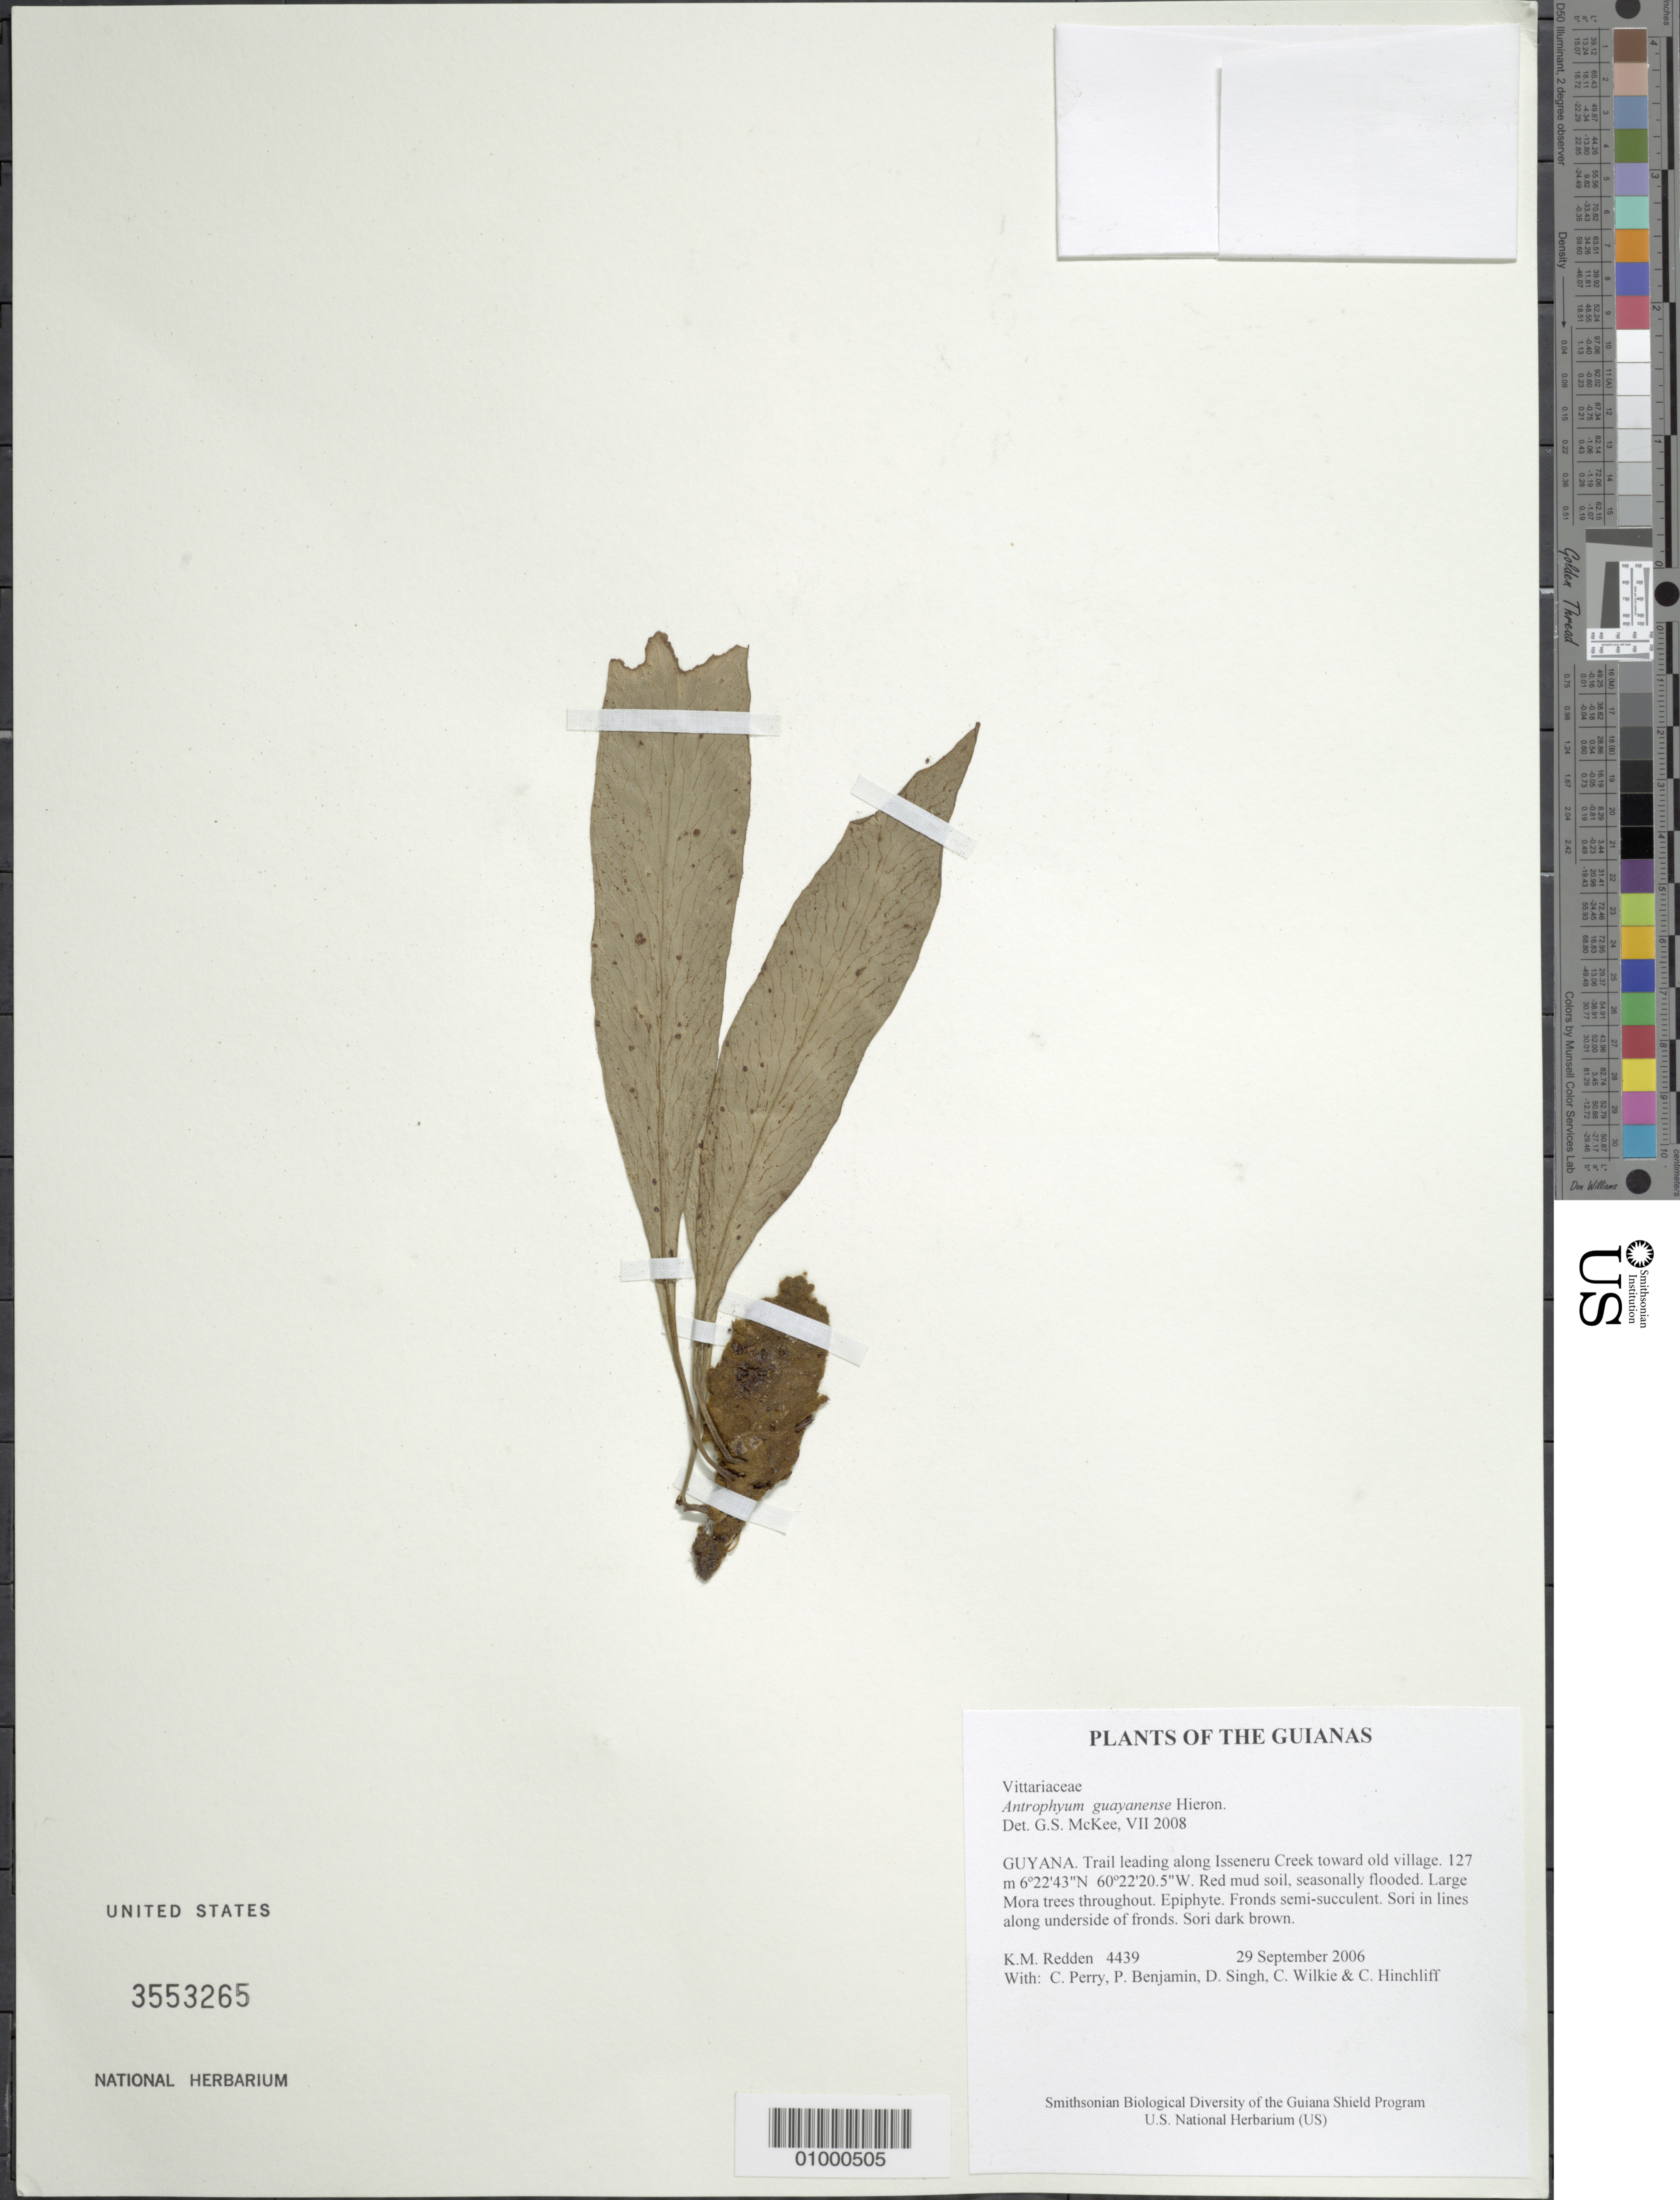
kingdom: Plantae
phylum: Tracheophyta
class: Polypodiopsida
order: Polypodiales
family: Pteridaceae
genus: Polytaenium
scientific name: Polytaenium guayanense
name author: (Hieron.) Alston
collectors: K. M. Redden, C. Perry, P. Benjamin, D. Singh, C. Wilkie & C. E. Hinchliff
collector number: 4439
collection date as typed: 29 September 2006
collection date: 2006-09-29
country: Guyana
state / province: Cuyuni-Mazaruni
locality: Trail leading along Isseneru Creek toward old village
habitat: Red mud soil, seasonally flooded. Large Mora trees throughout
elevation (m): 127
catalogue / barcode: US 3553265